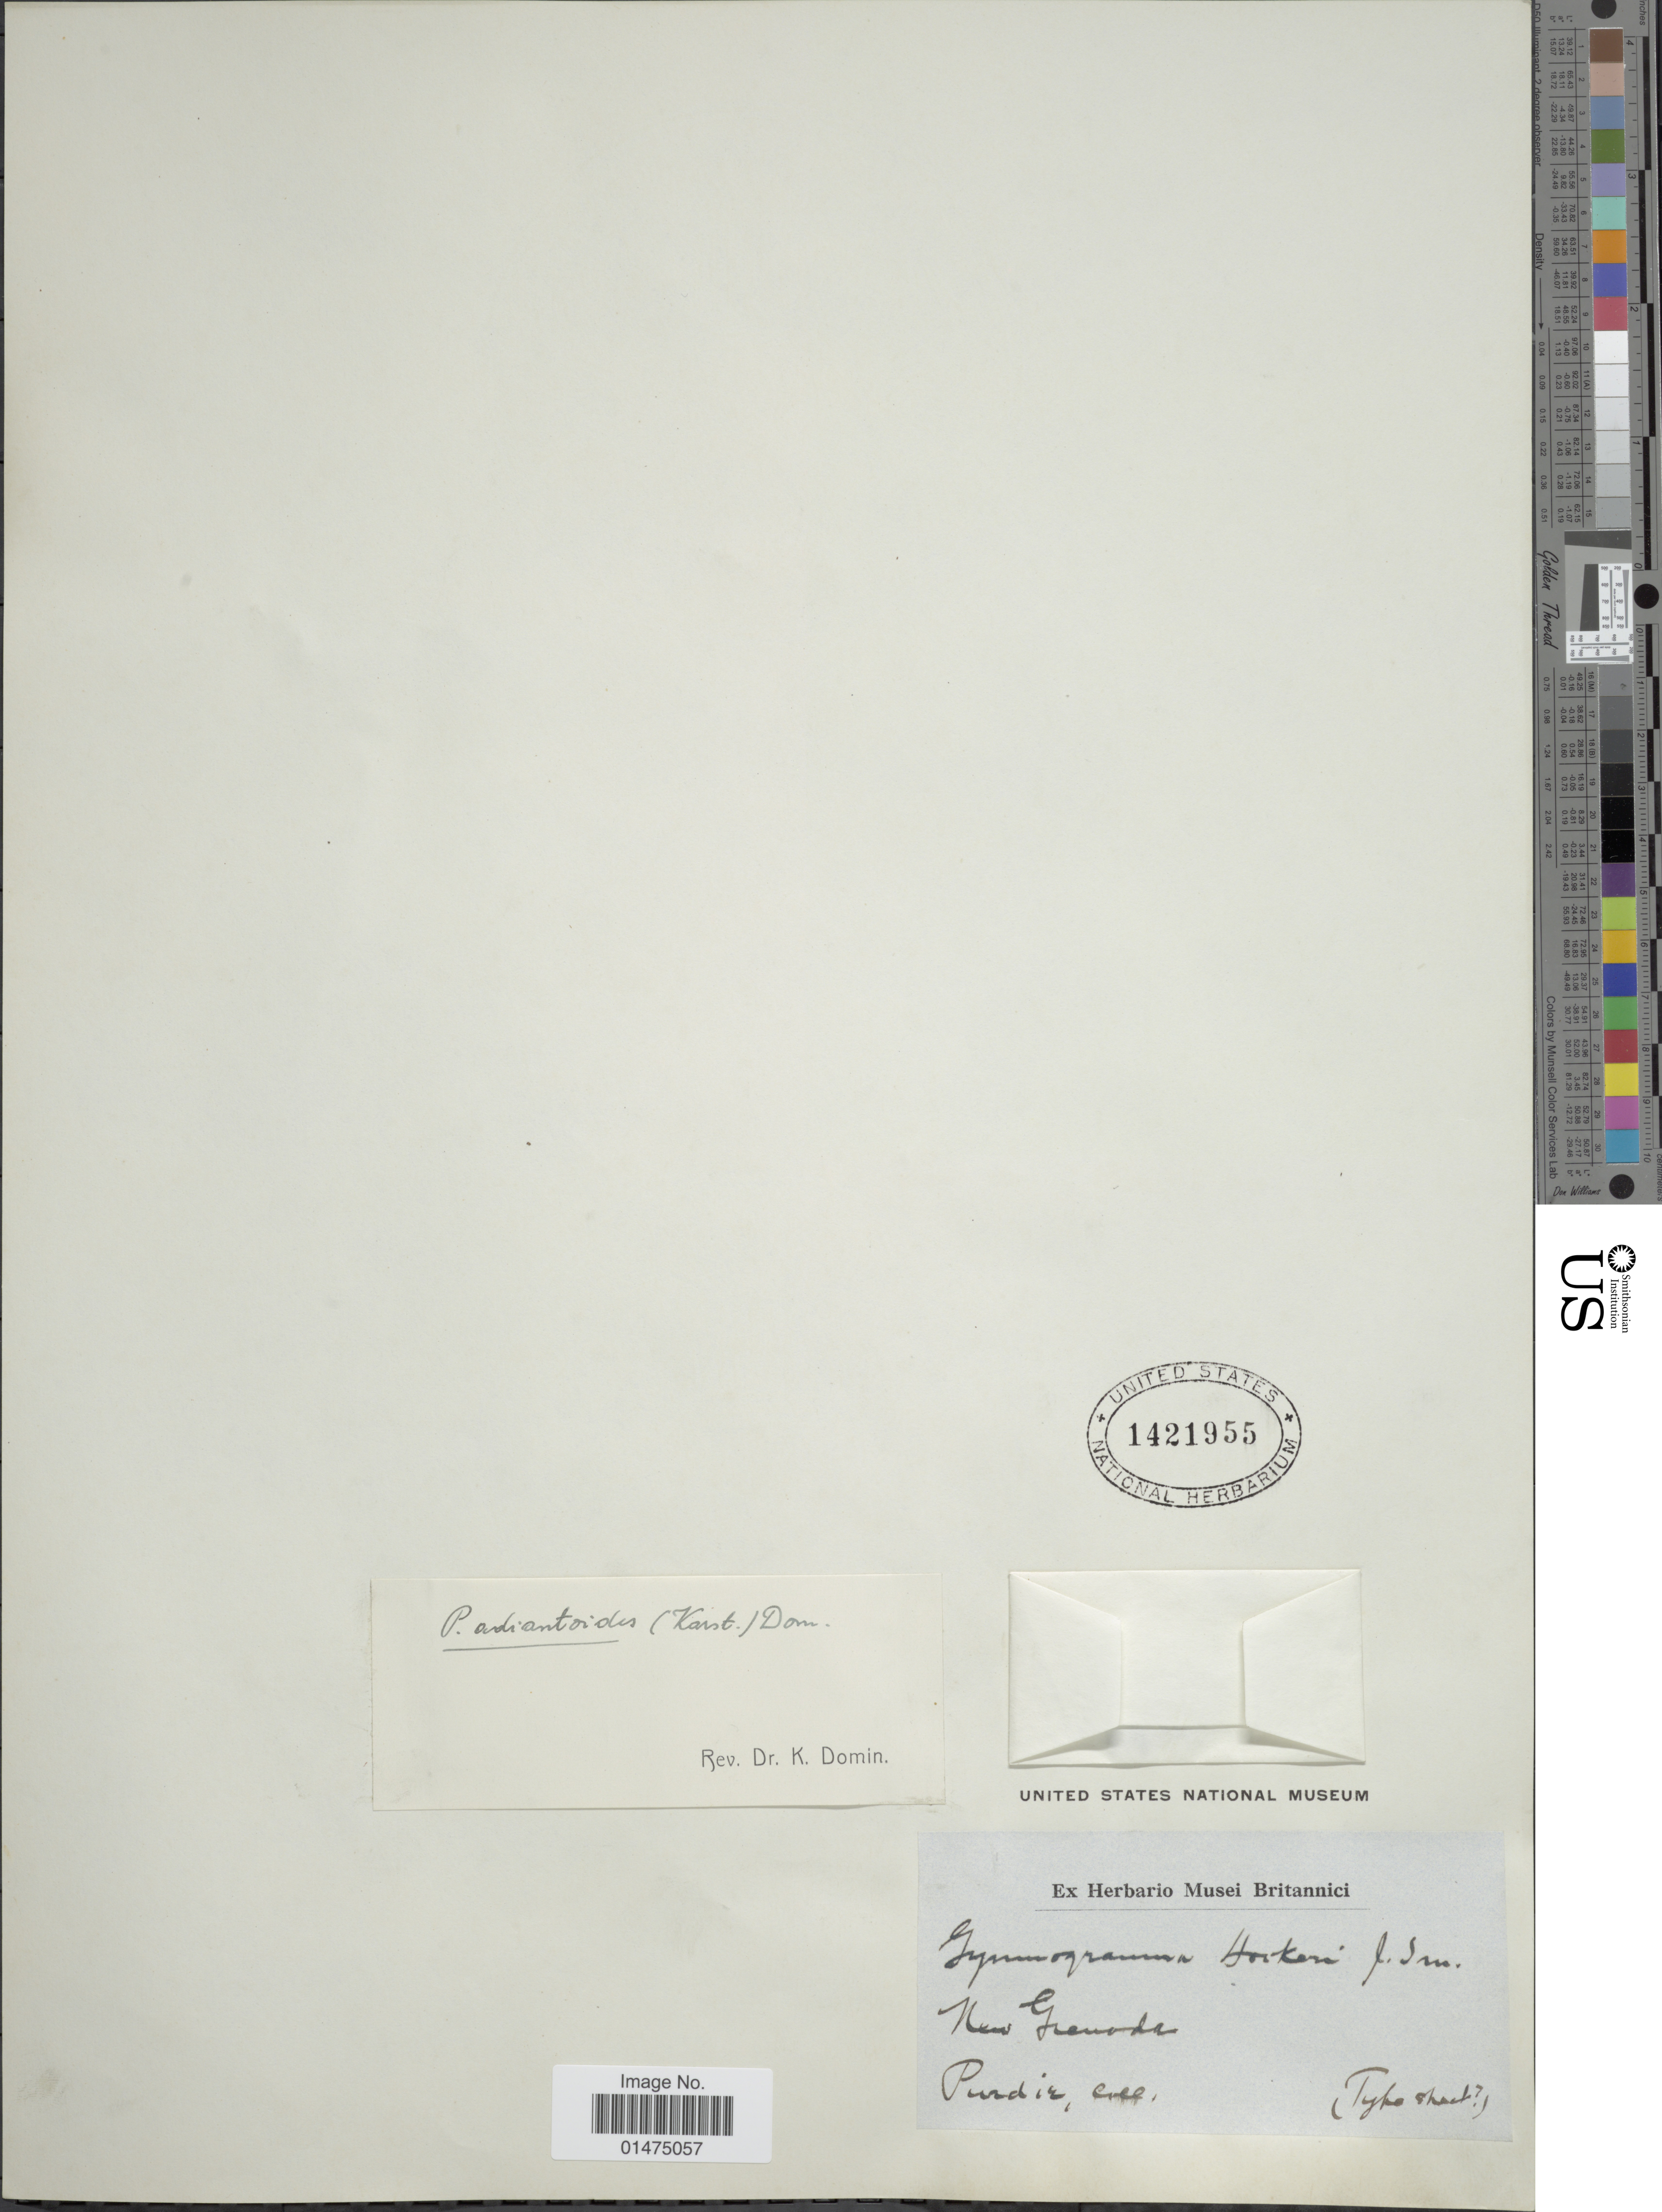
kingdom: Plantae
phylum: Tracheophyta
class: Polypodiopsida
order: Polypodiales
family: Pteridaceae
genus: Pityrogramma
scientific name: Pityrogramma ochracea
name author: (C. Presl) Domin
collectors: W. Purdie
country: Colombia / Panama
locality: New Granada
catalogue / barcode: US 1421955